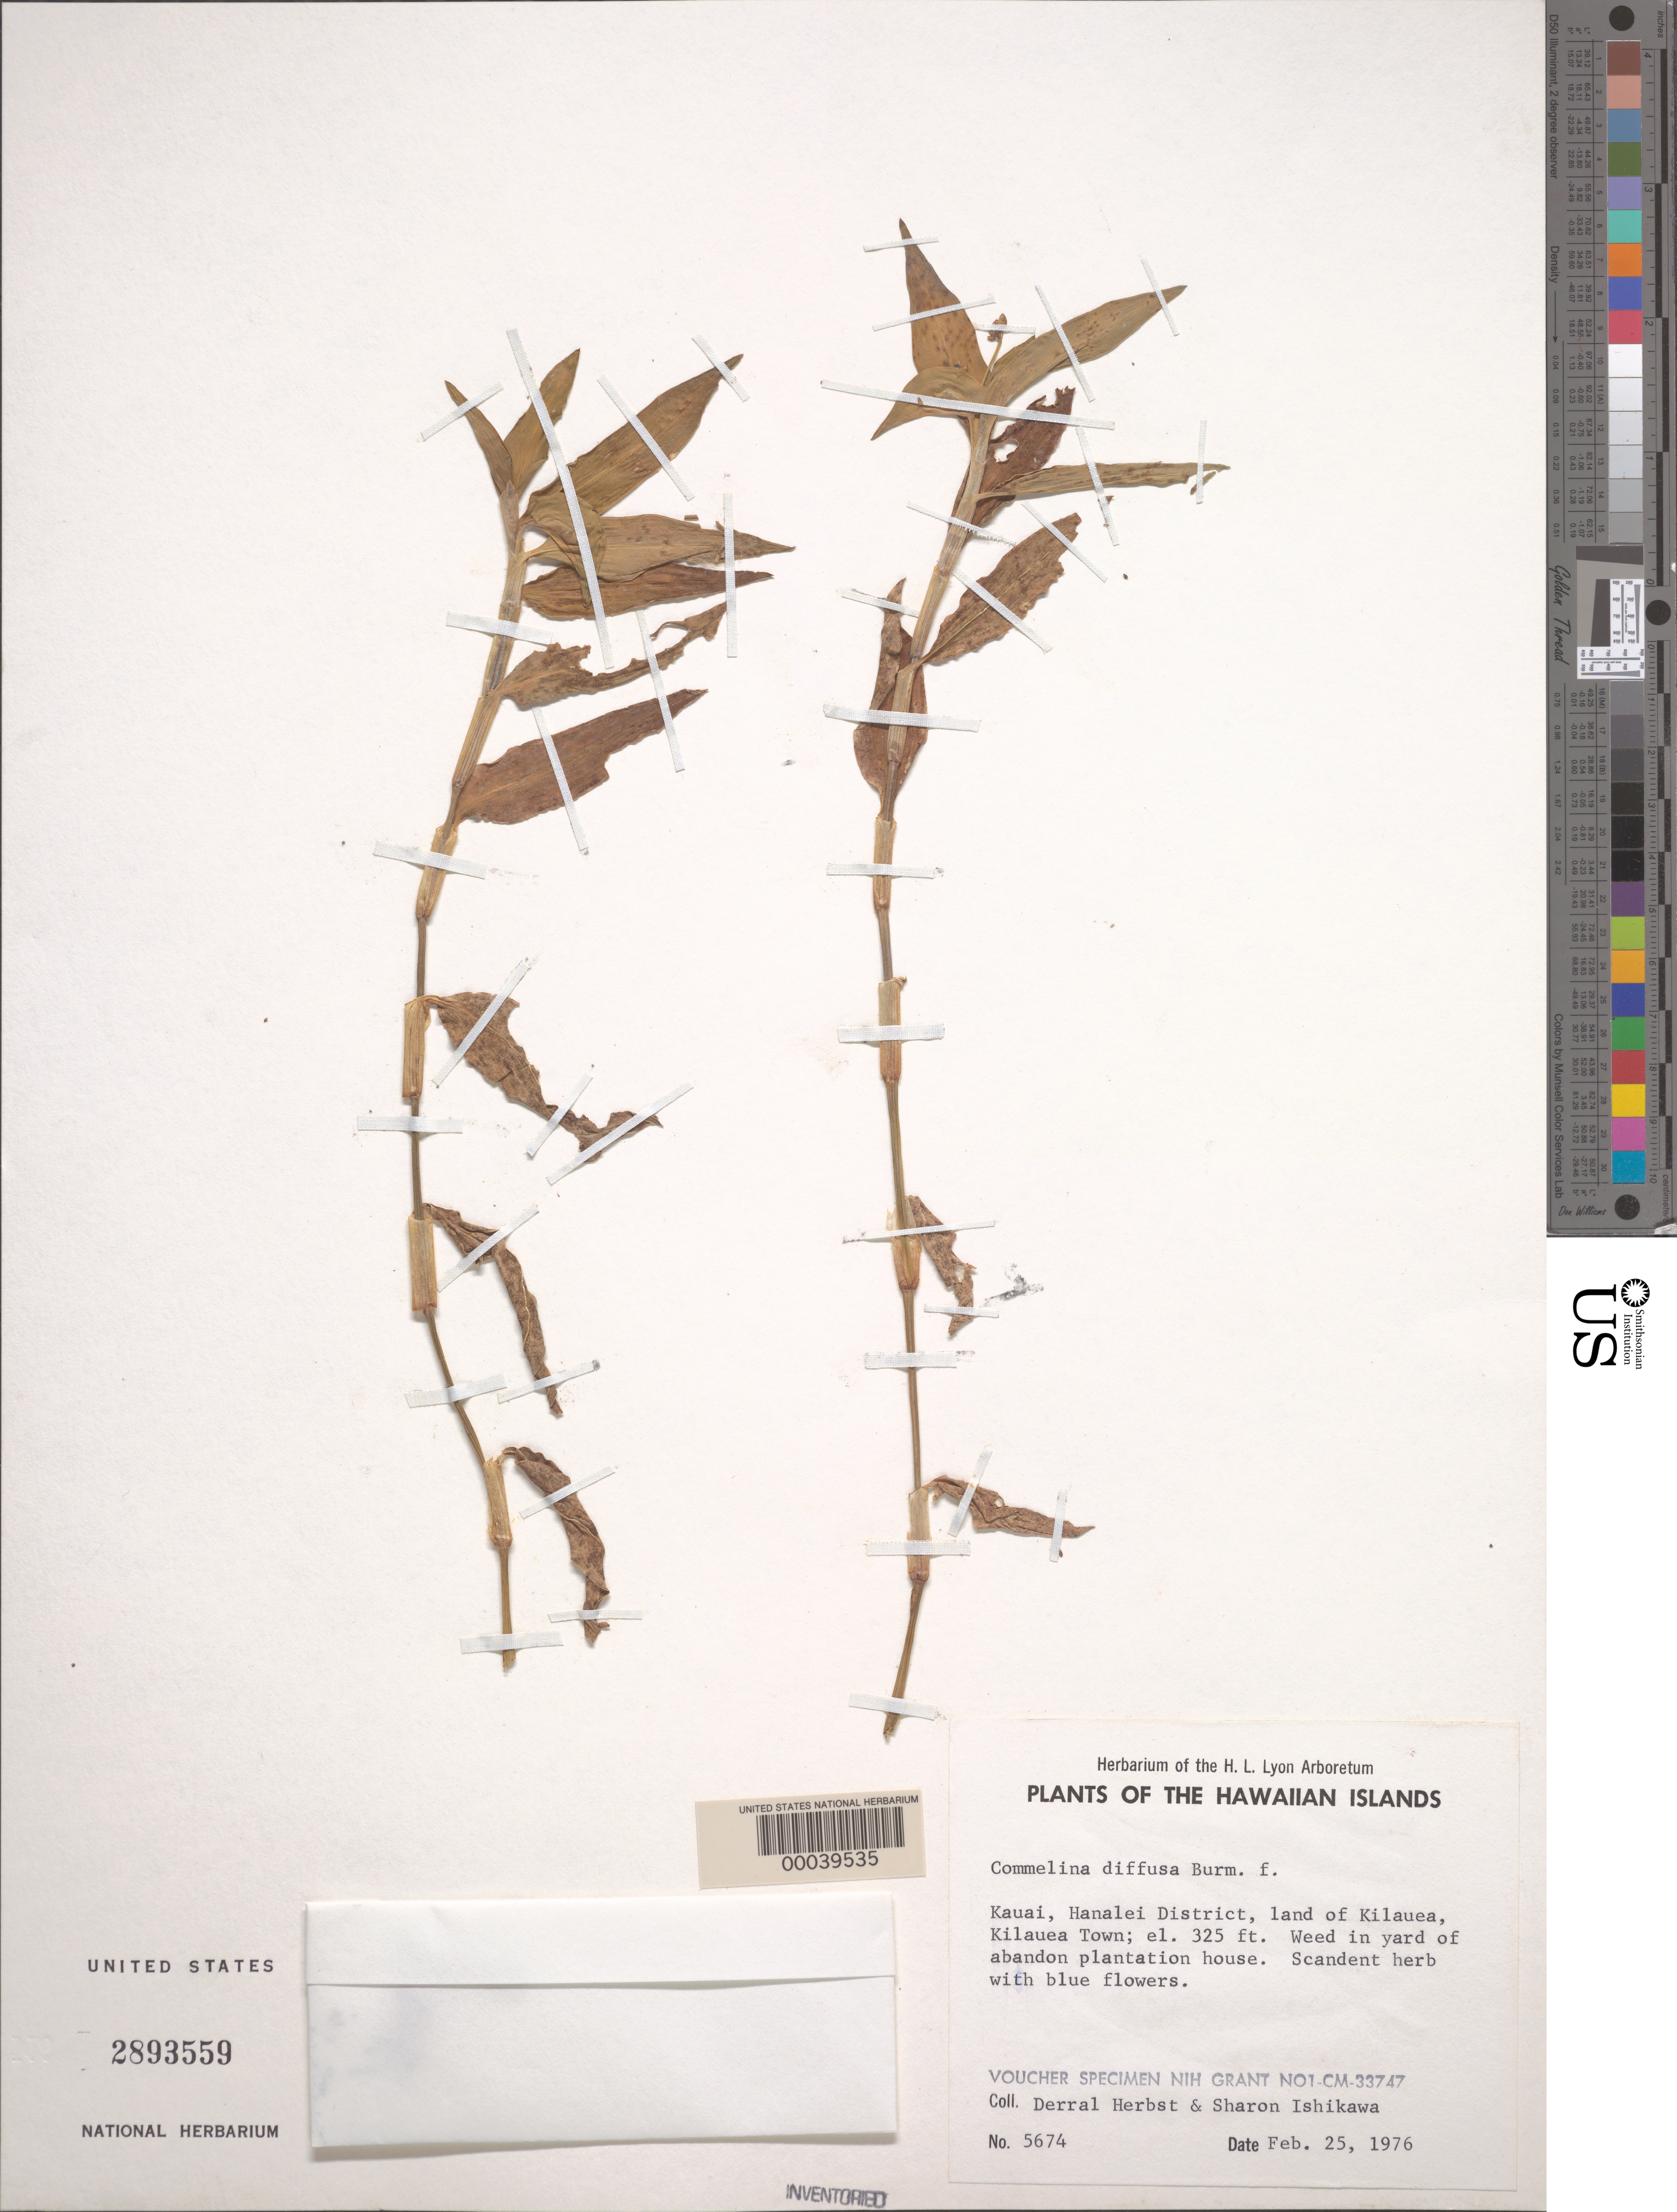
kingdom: Plantae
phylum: Tracheophyta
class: Liliopsida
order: Commelinales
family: Commelinaceae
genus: Commelina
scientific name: Commelina diffusa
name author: Burm. f.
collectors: D. R. Herbst & S. Ishikawa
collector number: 5674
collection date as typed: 25 Feb 1976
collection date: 1976-02-25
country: United States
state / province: Hawaii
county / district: Kauai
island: Kaua'i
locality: Hanalei, land of Kilauea, Kilauea town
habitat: Abandoned yard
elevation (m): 99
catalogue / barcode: US 2893559